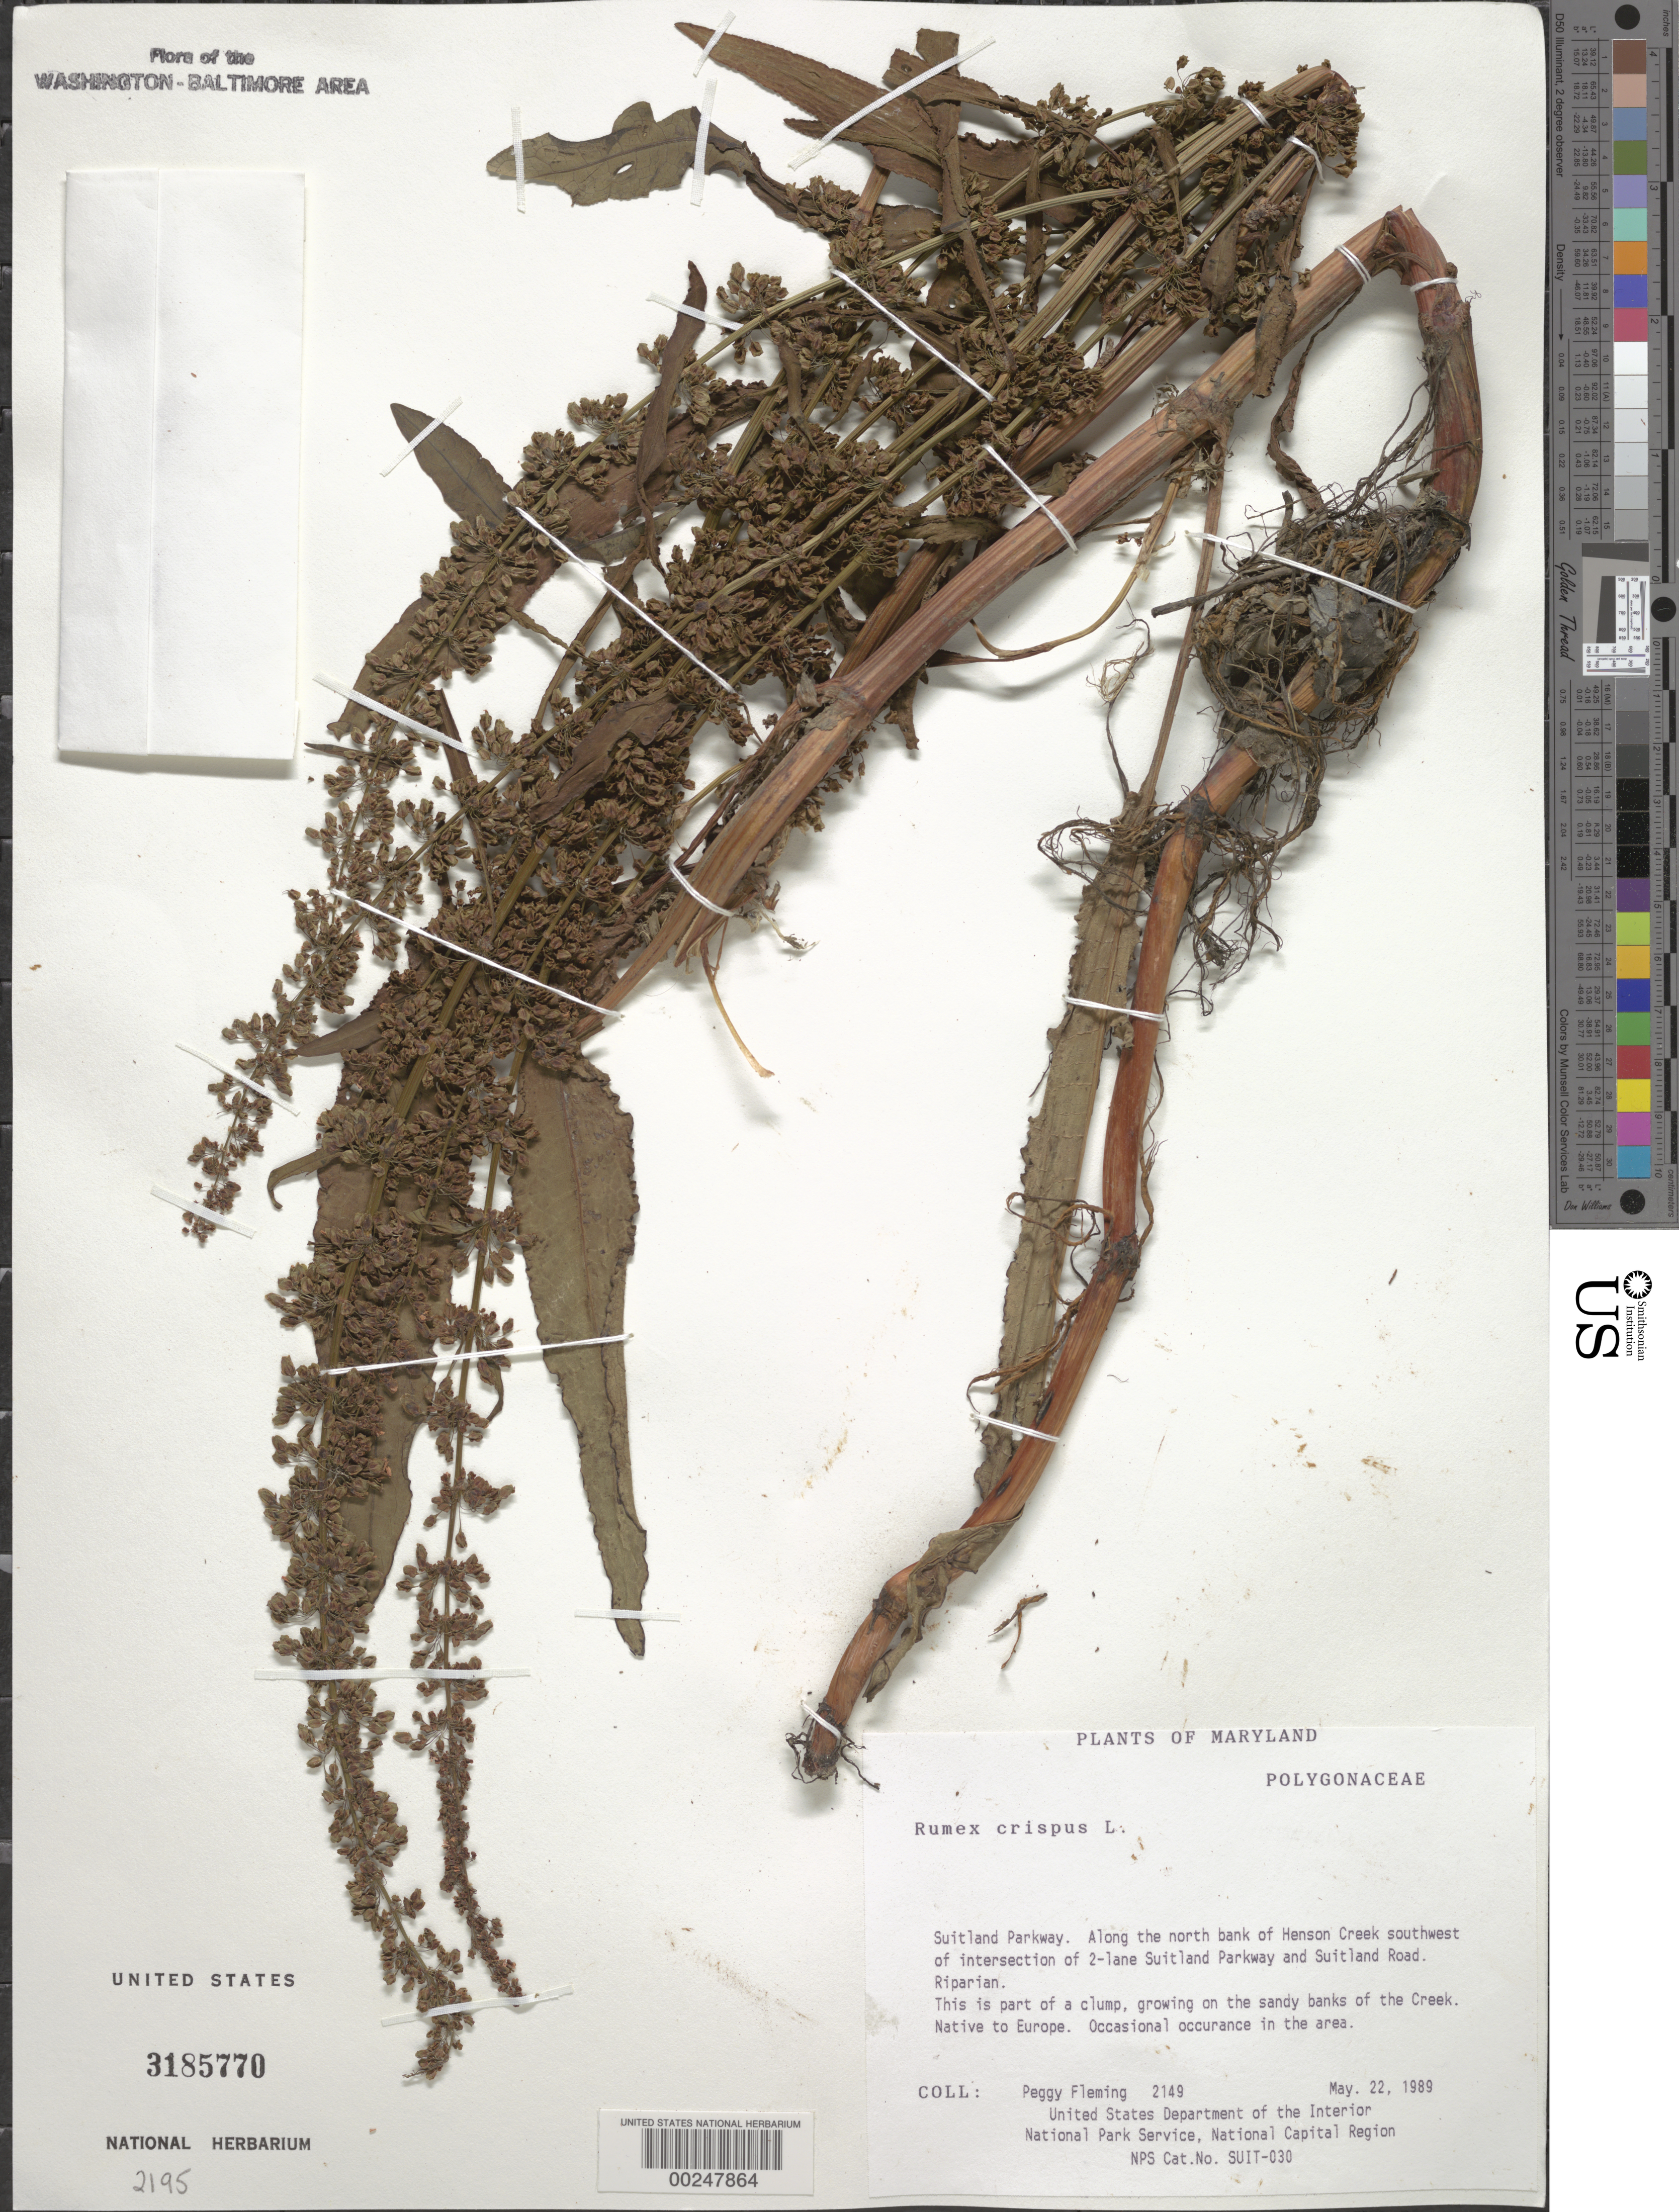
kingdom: Plantae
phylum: Tracheophyta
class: Magnoliopsida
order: Caryophyllales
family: Polygonaceae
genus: Rumex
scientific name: Rumex crispus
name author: L.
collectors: P. Fleming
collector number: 2149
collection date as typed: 22 May 1989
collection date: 1989-05-22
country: United States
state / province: Maryland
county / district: Prince George's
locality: Suitland Parkway, along the N bank of Henson Creek SW of intersection of parkway and Suitland Road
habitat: Riparian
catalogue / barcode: US 3185770